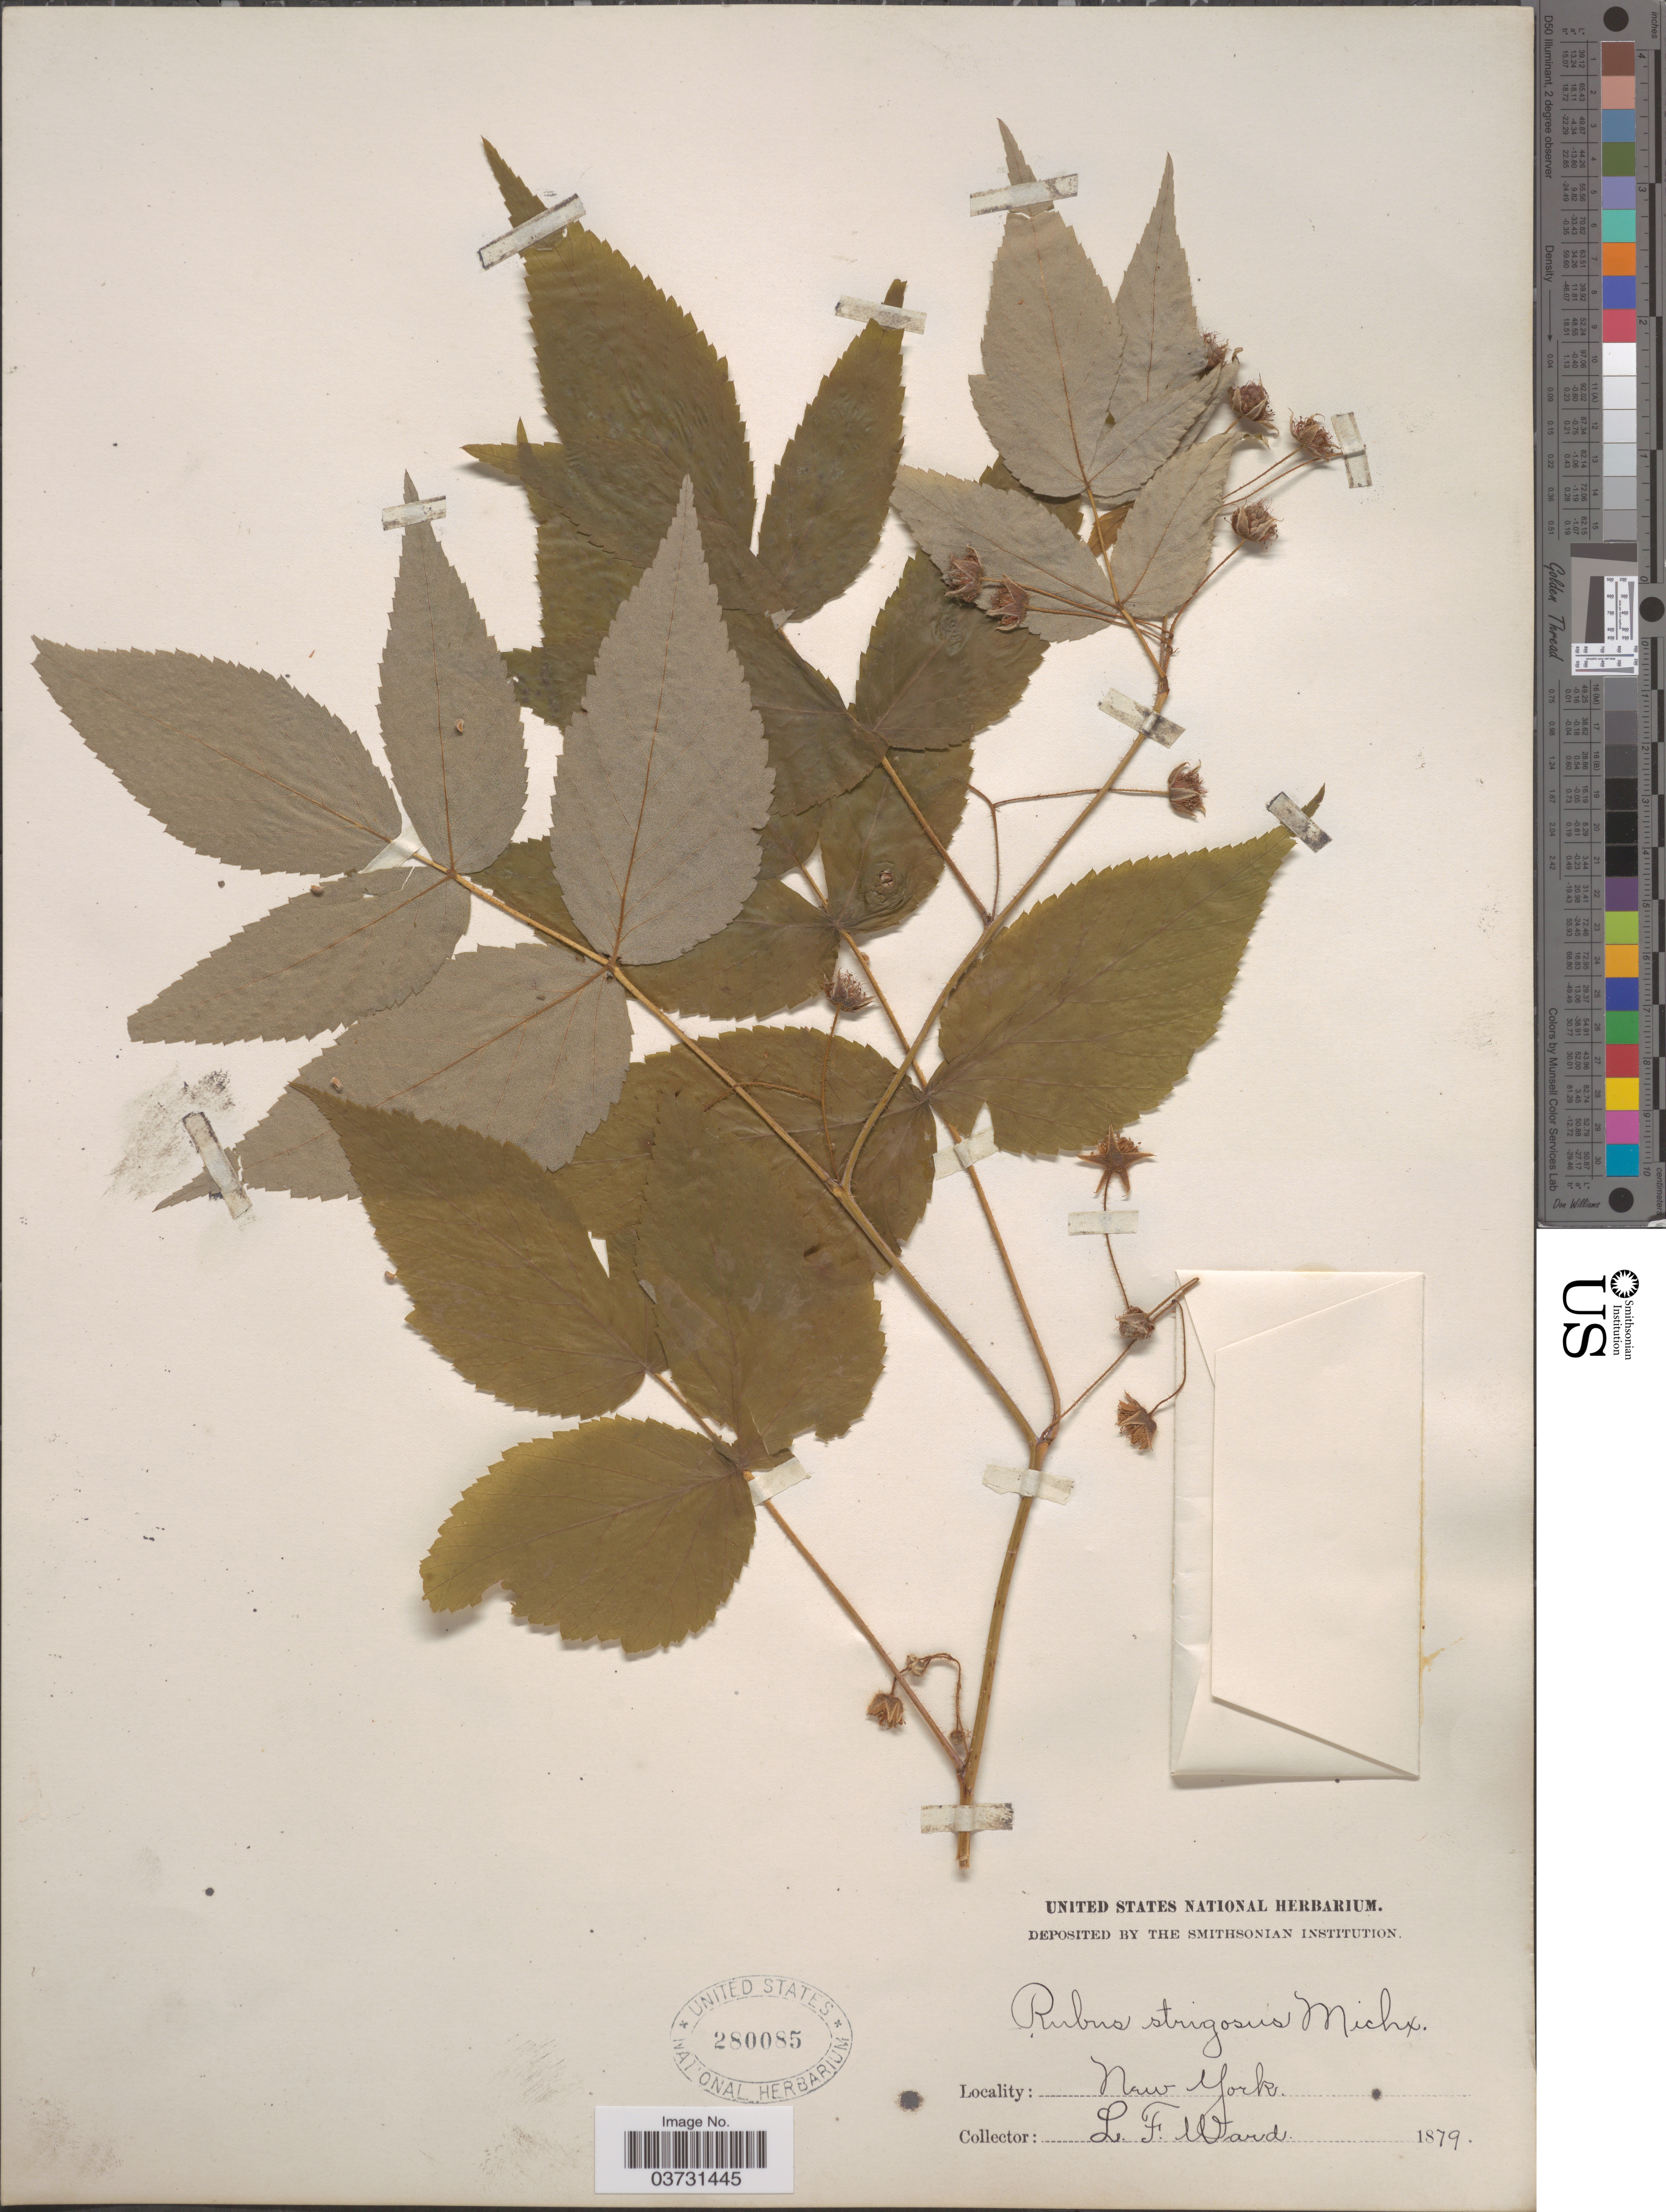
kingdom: Plantae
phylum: Tracheophyta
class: Magnoliopsida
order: Rosales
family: Rosaceae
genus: Rubus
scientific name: Rubus strigosus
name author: Michx.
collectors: L. Ward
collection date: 1879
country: United States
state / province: New York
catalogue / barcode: US 280085